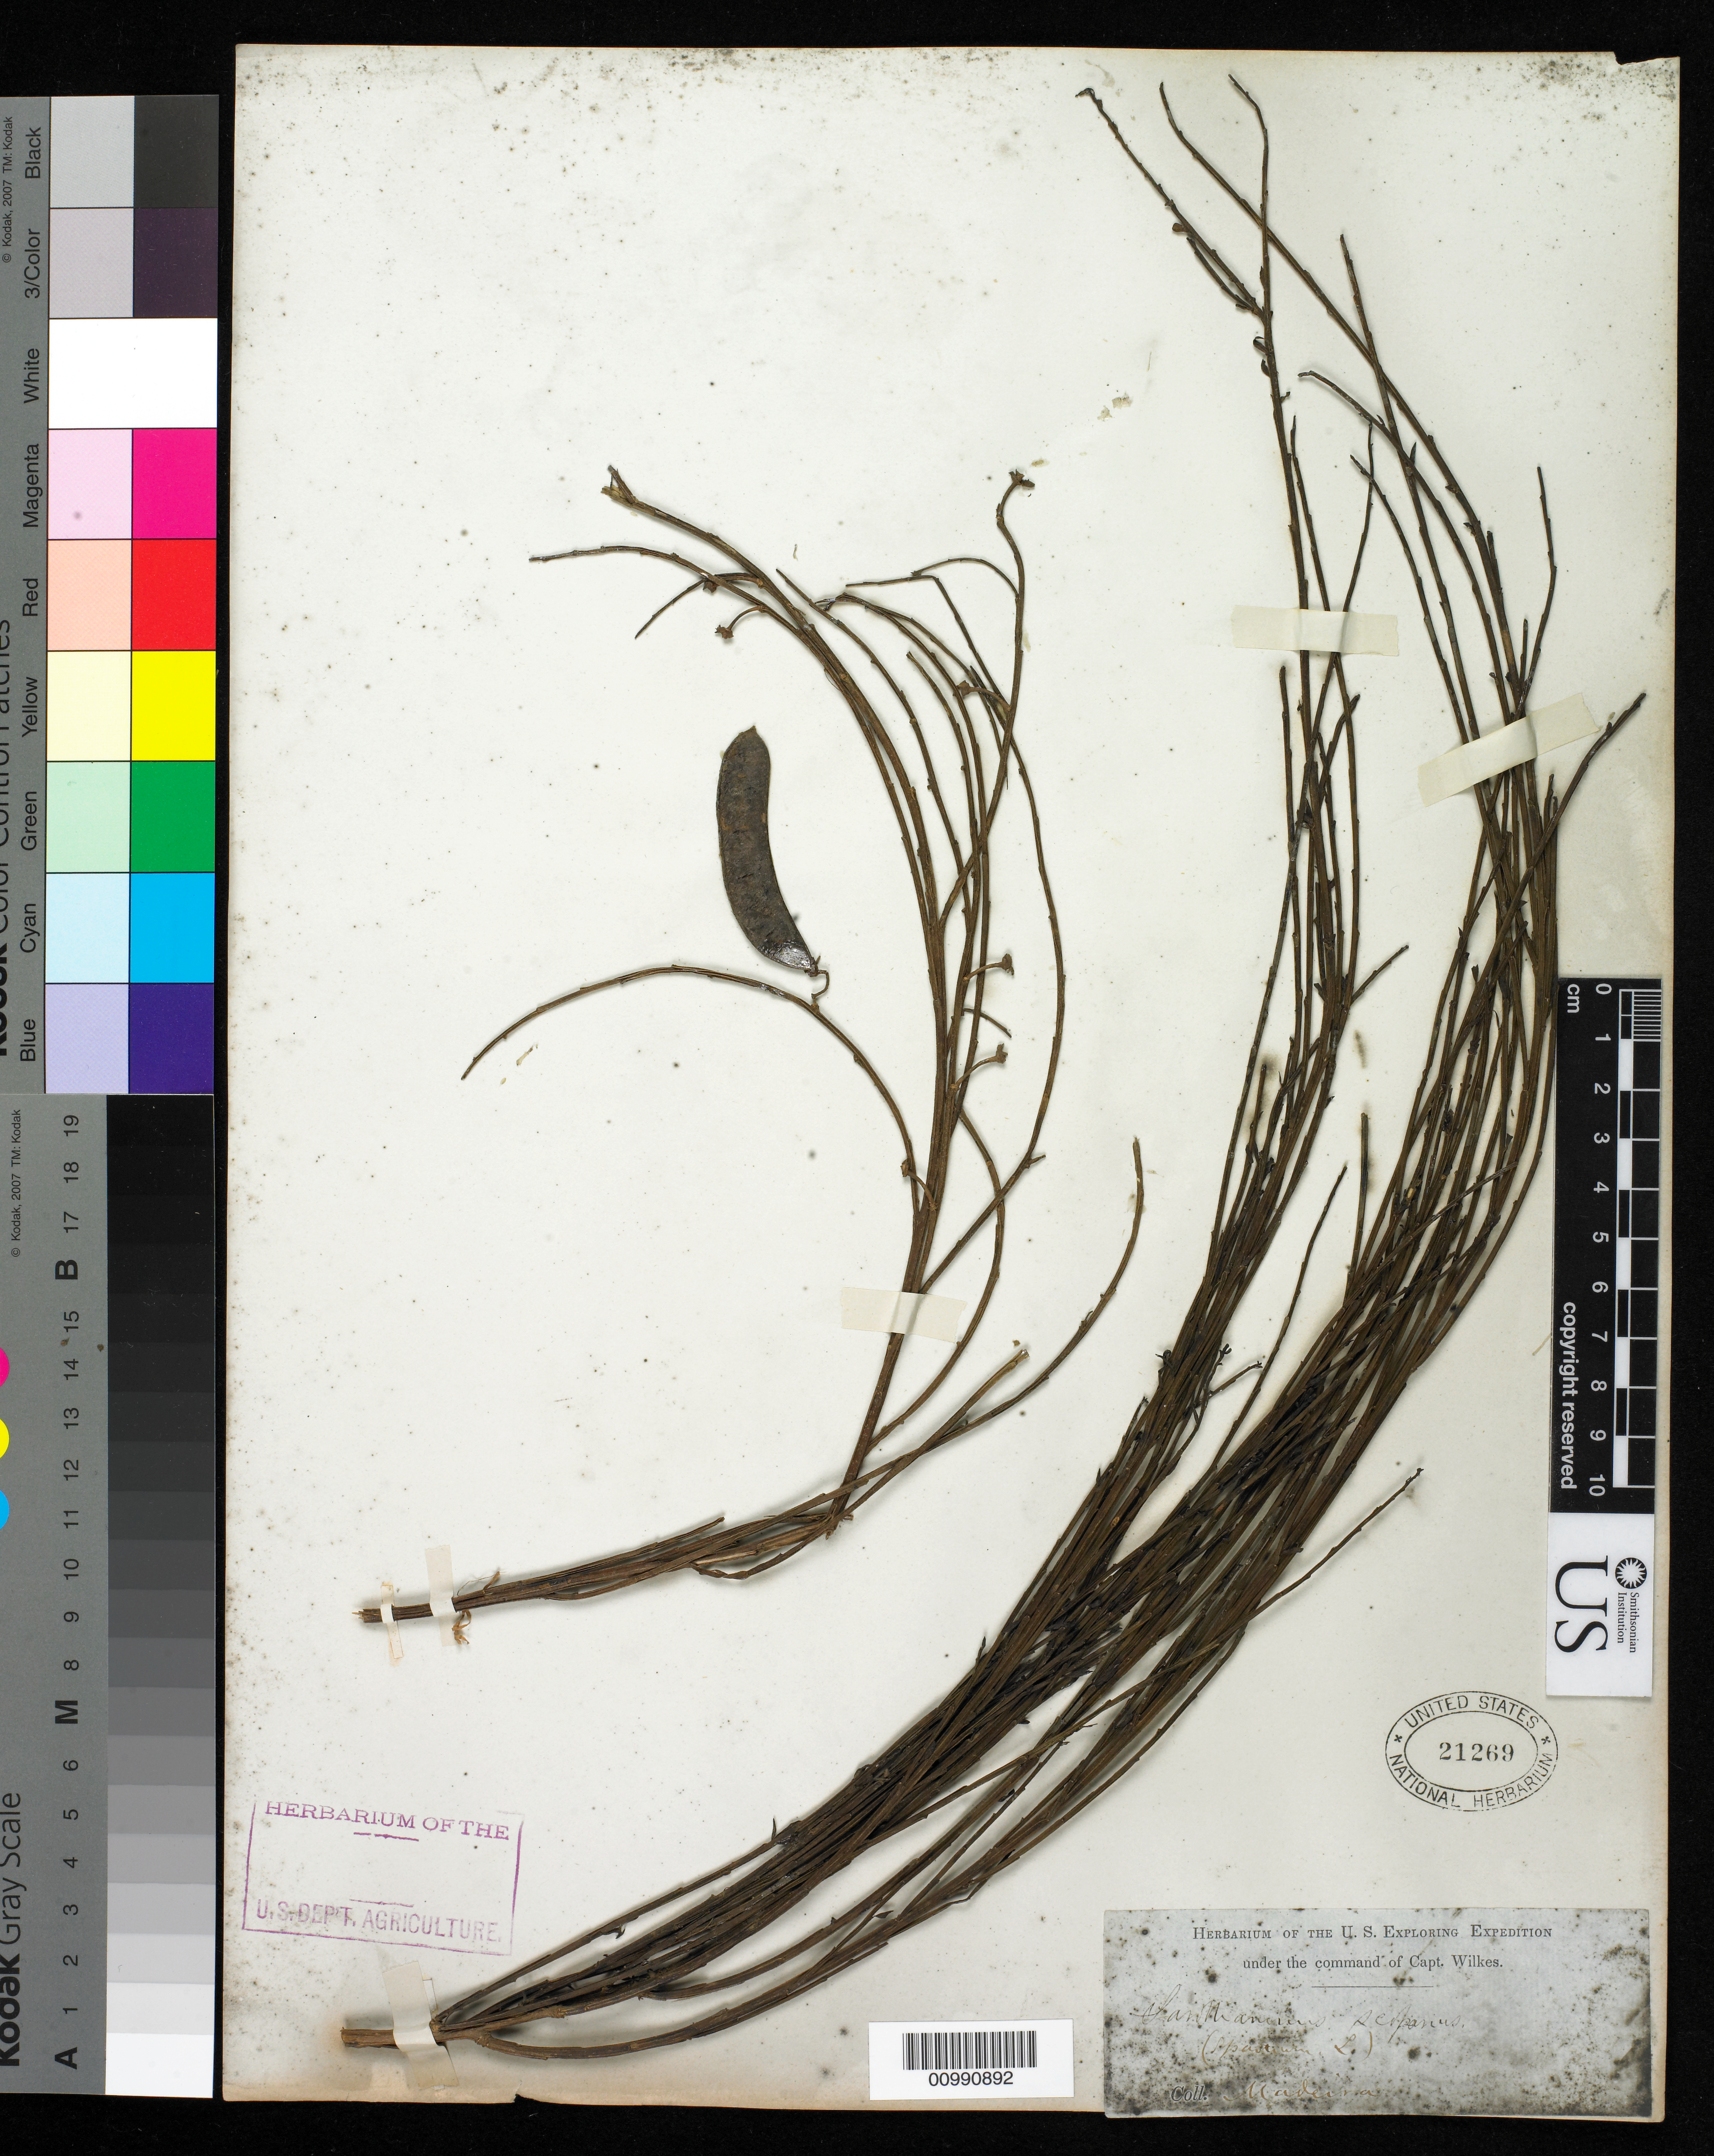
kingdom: Plantae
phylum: Tracheophyta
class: Magnoliopsida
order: Fabales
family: Fabaceae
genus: Cytisus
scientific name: Cytisus scoparius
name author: (L.) Link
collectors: Wilkes Explor. Exped.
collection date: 1838/1842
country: Portugal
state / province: Madeira (Aut. Reg.)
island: Madeira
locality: Funchal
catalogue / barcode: US 21269